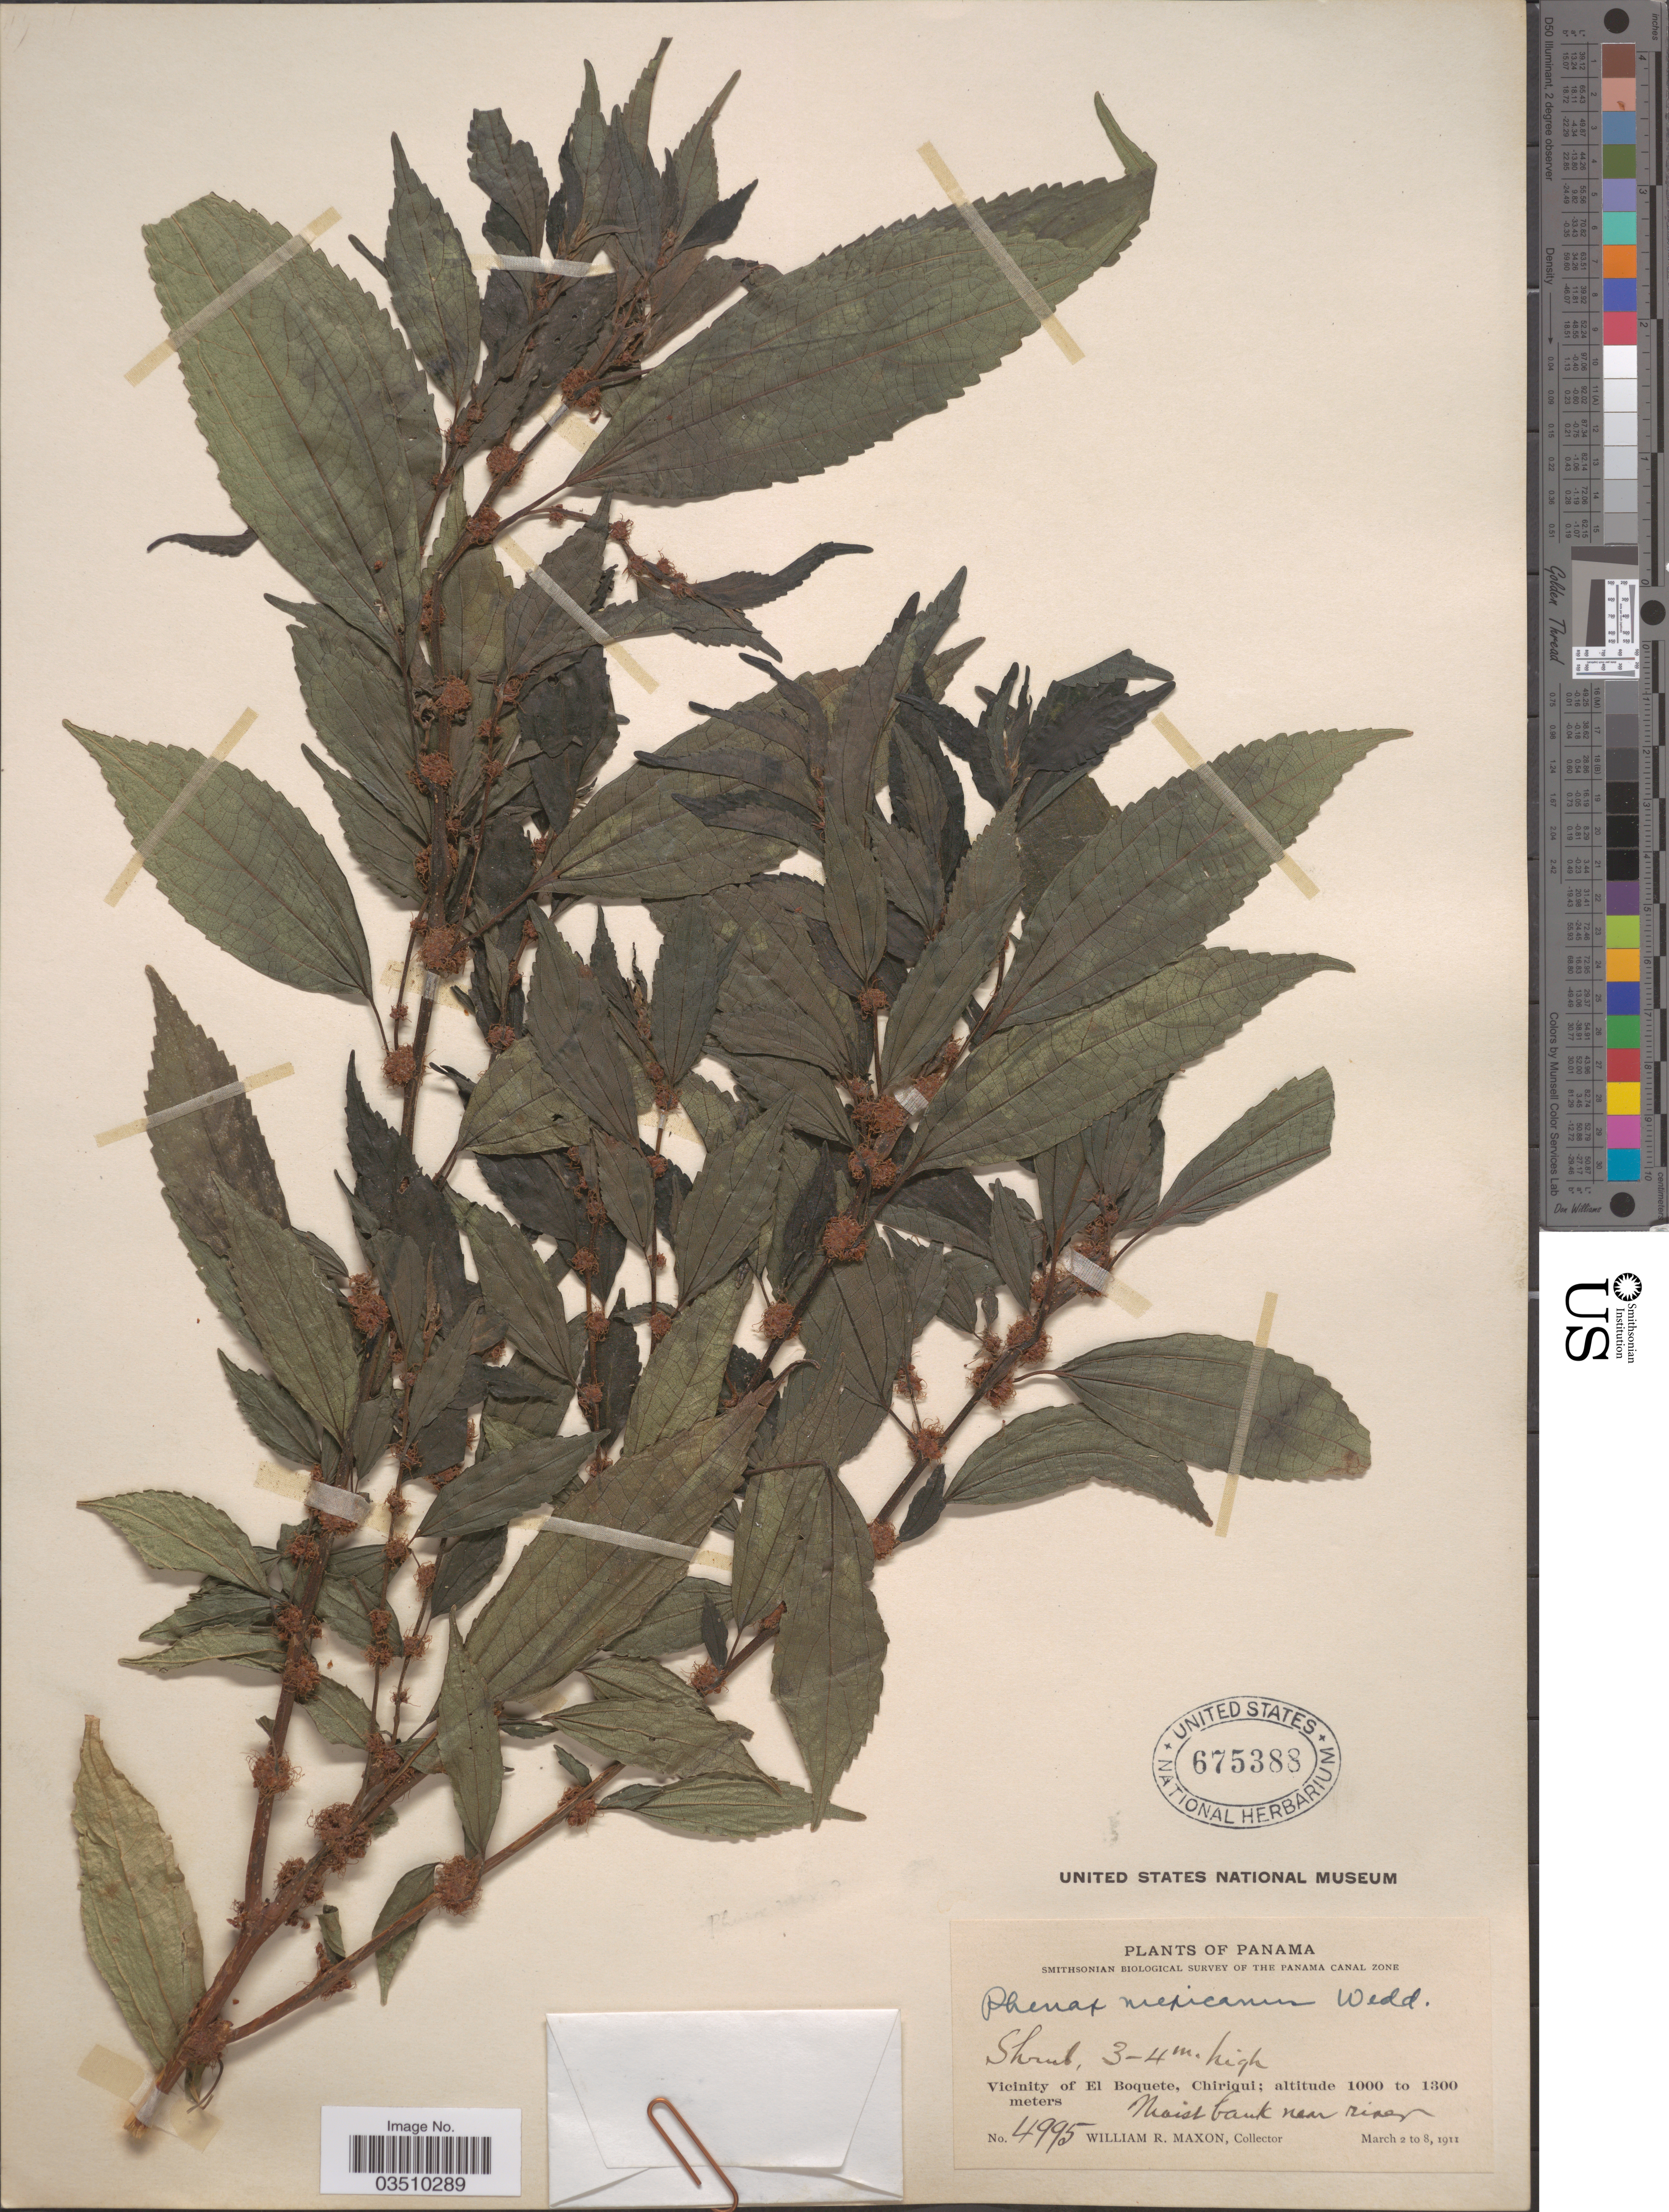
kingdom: Plantae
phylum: Tracheophyta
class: Magnoliopsida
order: Rosales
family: Urticaceae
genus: Phenax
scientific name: Phenax mexicanus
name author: Wedd.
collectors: W. R. Maxon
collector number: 4995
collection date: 1911-03-02/1911-03-08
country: Panama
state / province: Chiriqui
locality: The Panama Canal Zone. Vicinity of El Boquete.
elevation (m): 1000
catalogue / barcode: US 675388